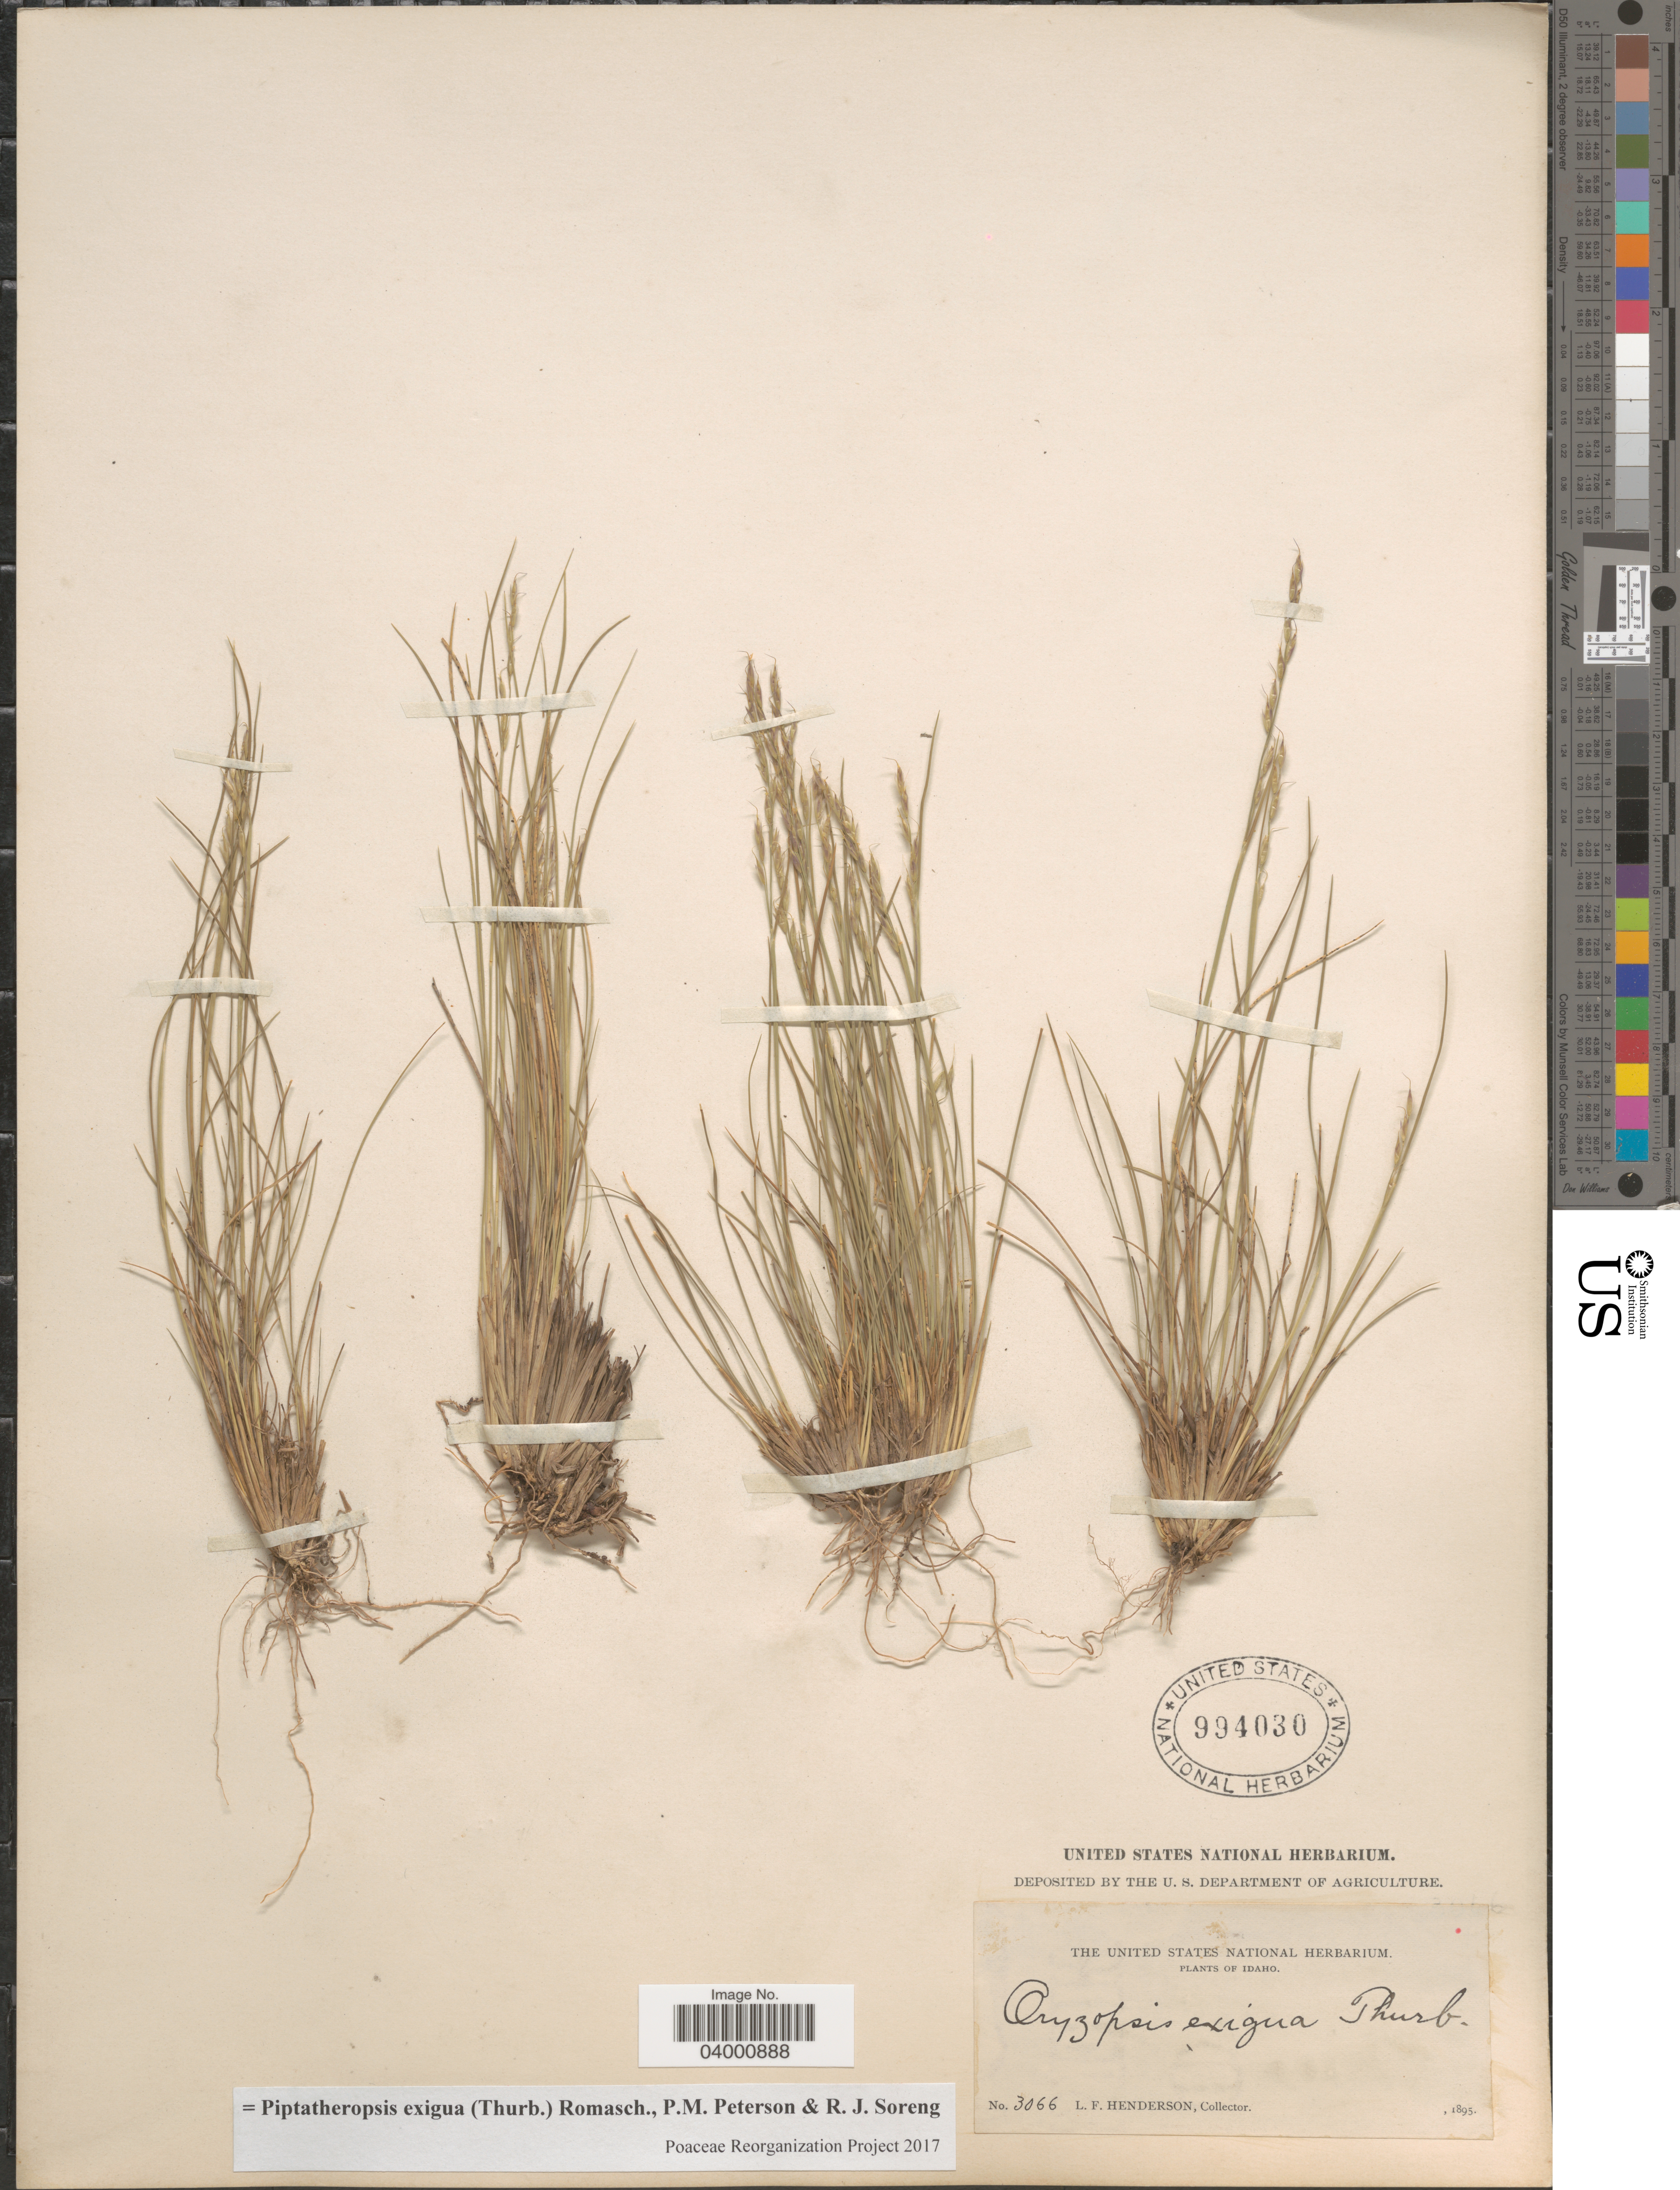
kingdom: Plantae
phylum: Tracheophyta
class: Liliopsida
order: Poales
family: Poaceae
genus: Piptatheropsis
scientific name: Piptatheropsis exigua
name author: (Thurb.) Romasch. et al.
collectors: L. Henderson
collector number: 3066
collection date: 1895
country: United States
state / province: Idaho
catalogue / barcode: US 994030